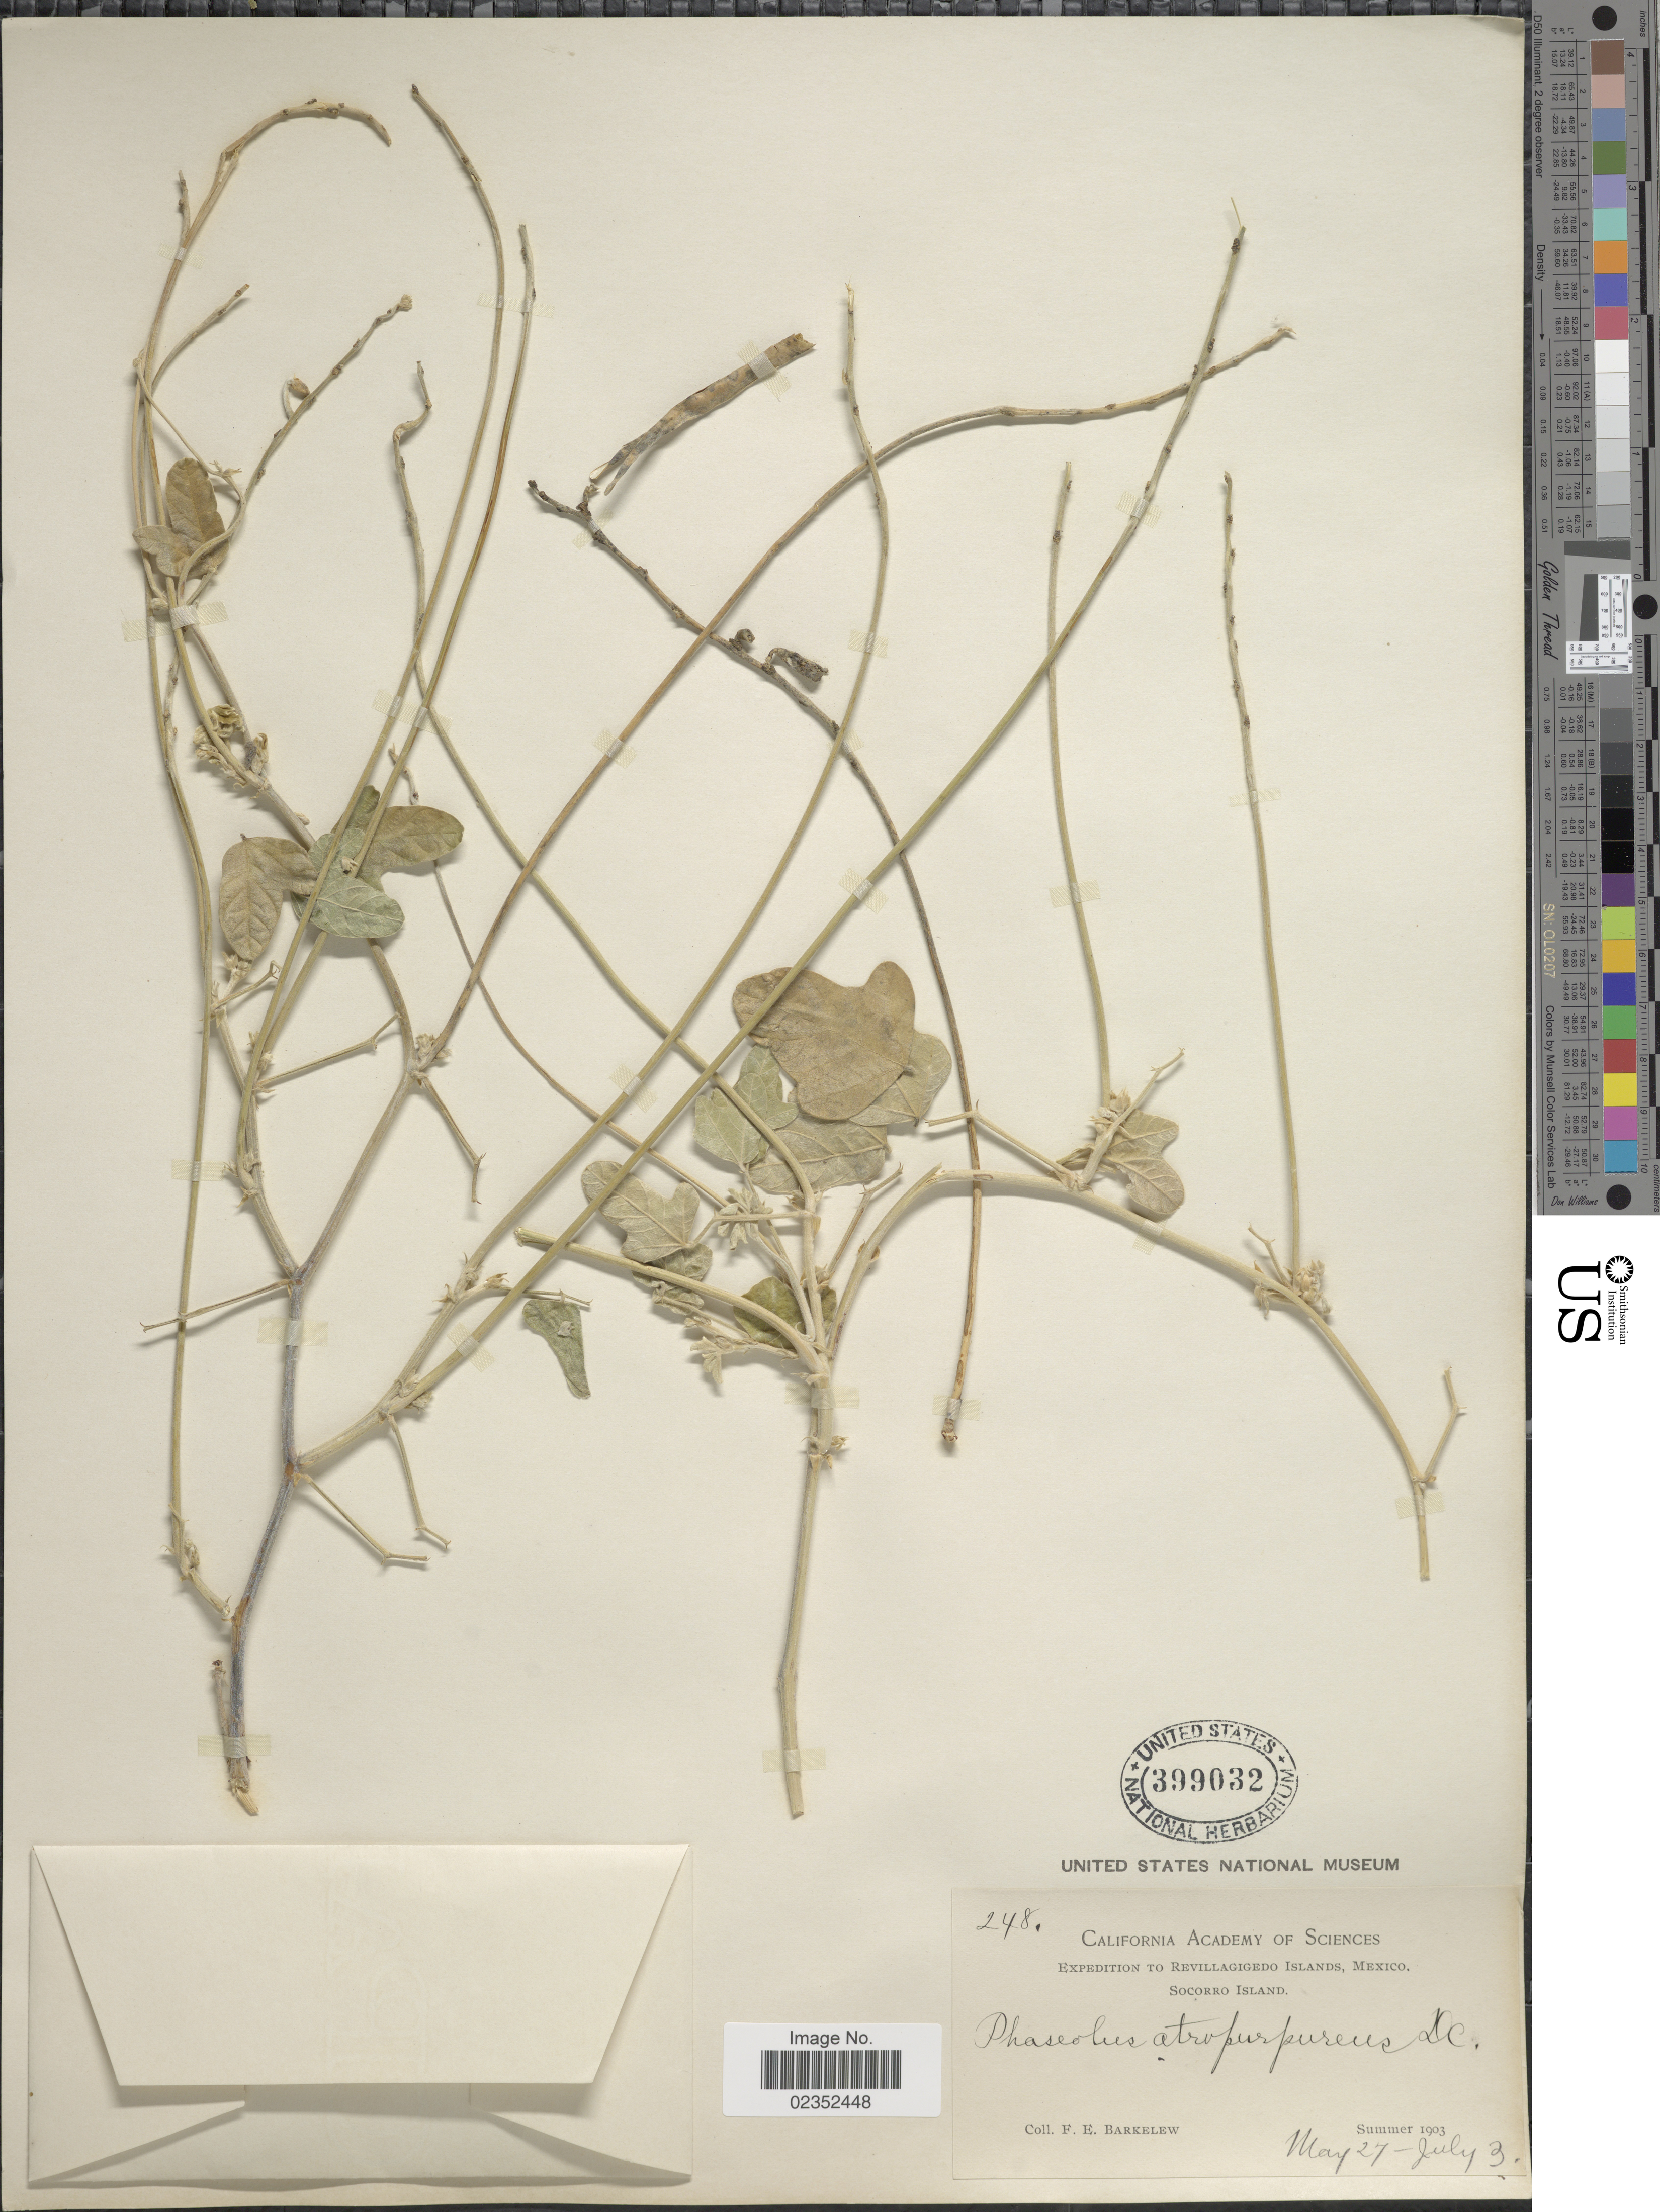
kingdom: Plantae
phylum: Tracheophyta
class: Magnoliopsida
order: Fabales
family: Fabaceae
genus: Macroptilium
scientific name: Macroptilium atropurpureum var. sericeus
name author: (Moc. & Sessé ex DC.) Urb.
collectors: F. Barkelew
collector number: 248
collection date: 1903-05-27/1903-07-03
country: Mexico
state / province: Colima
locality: Revillagigedo Islands. Socorro Island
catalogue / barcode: US 399032